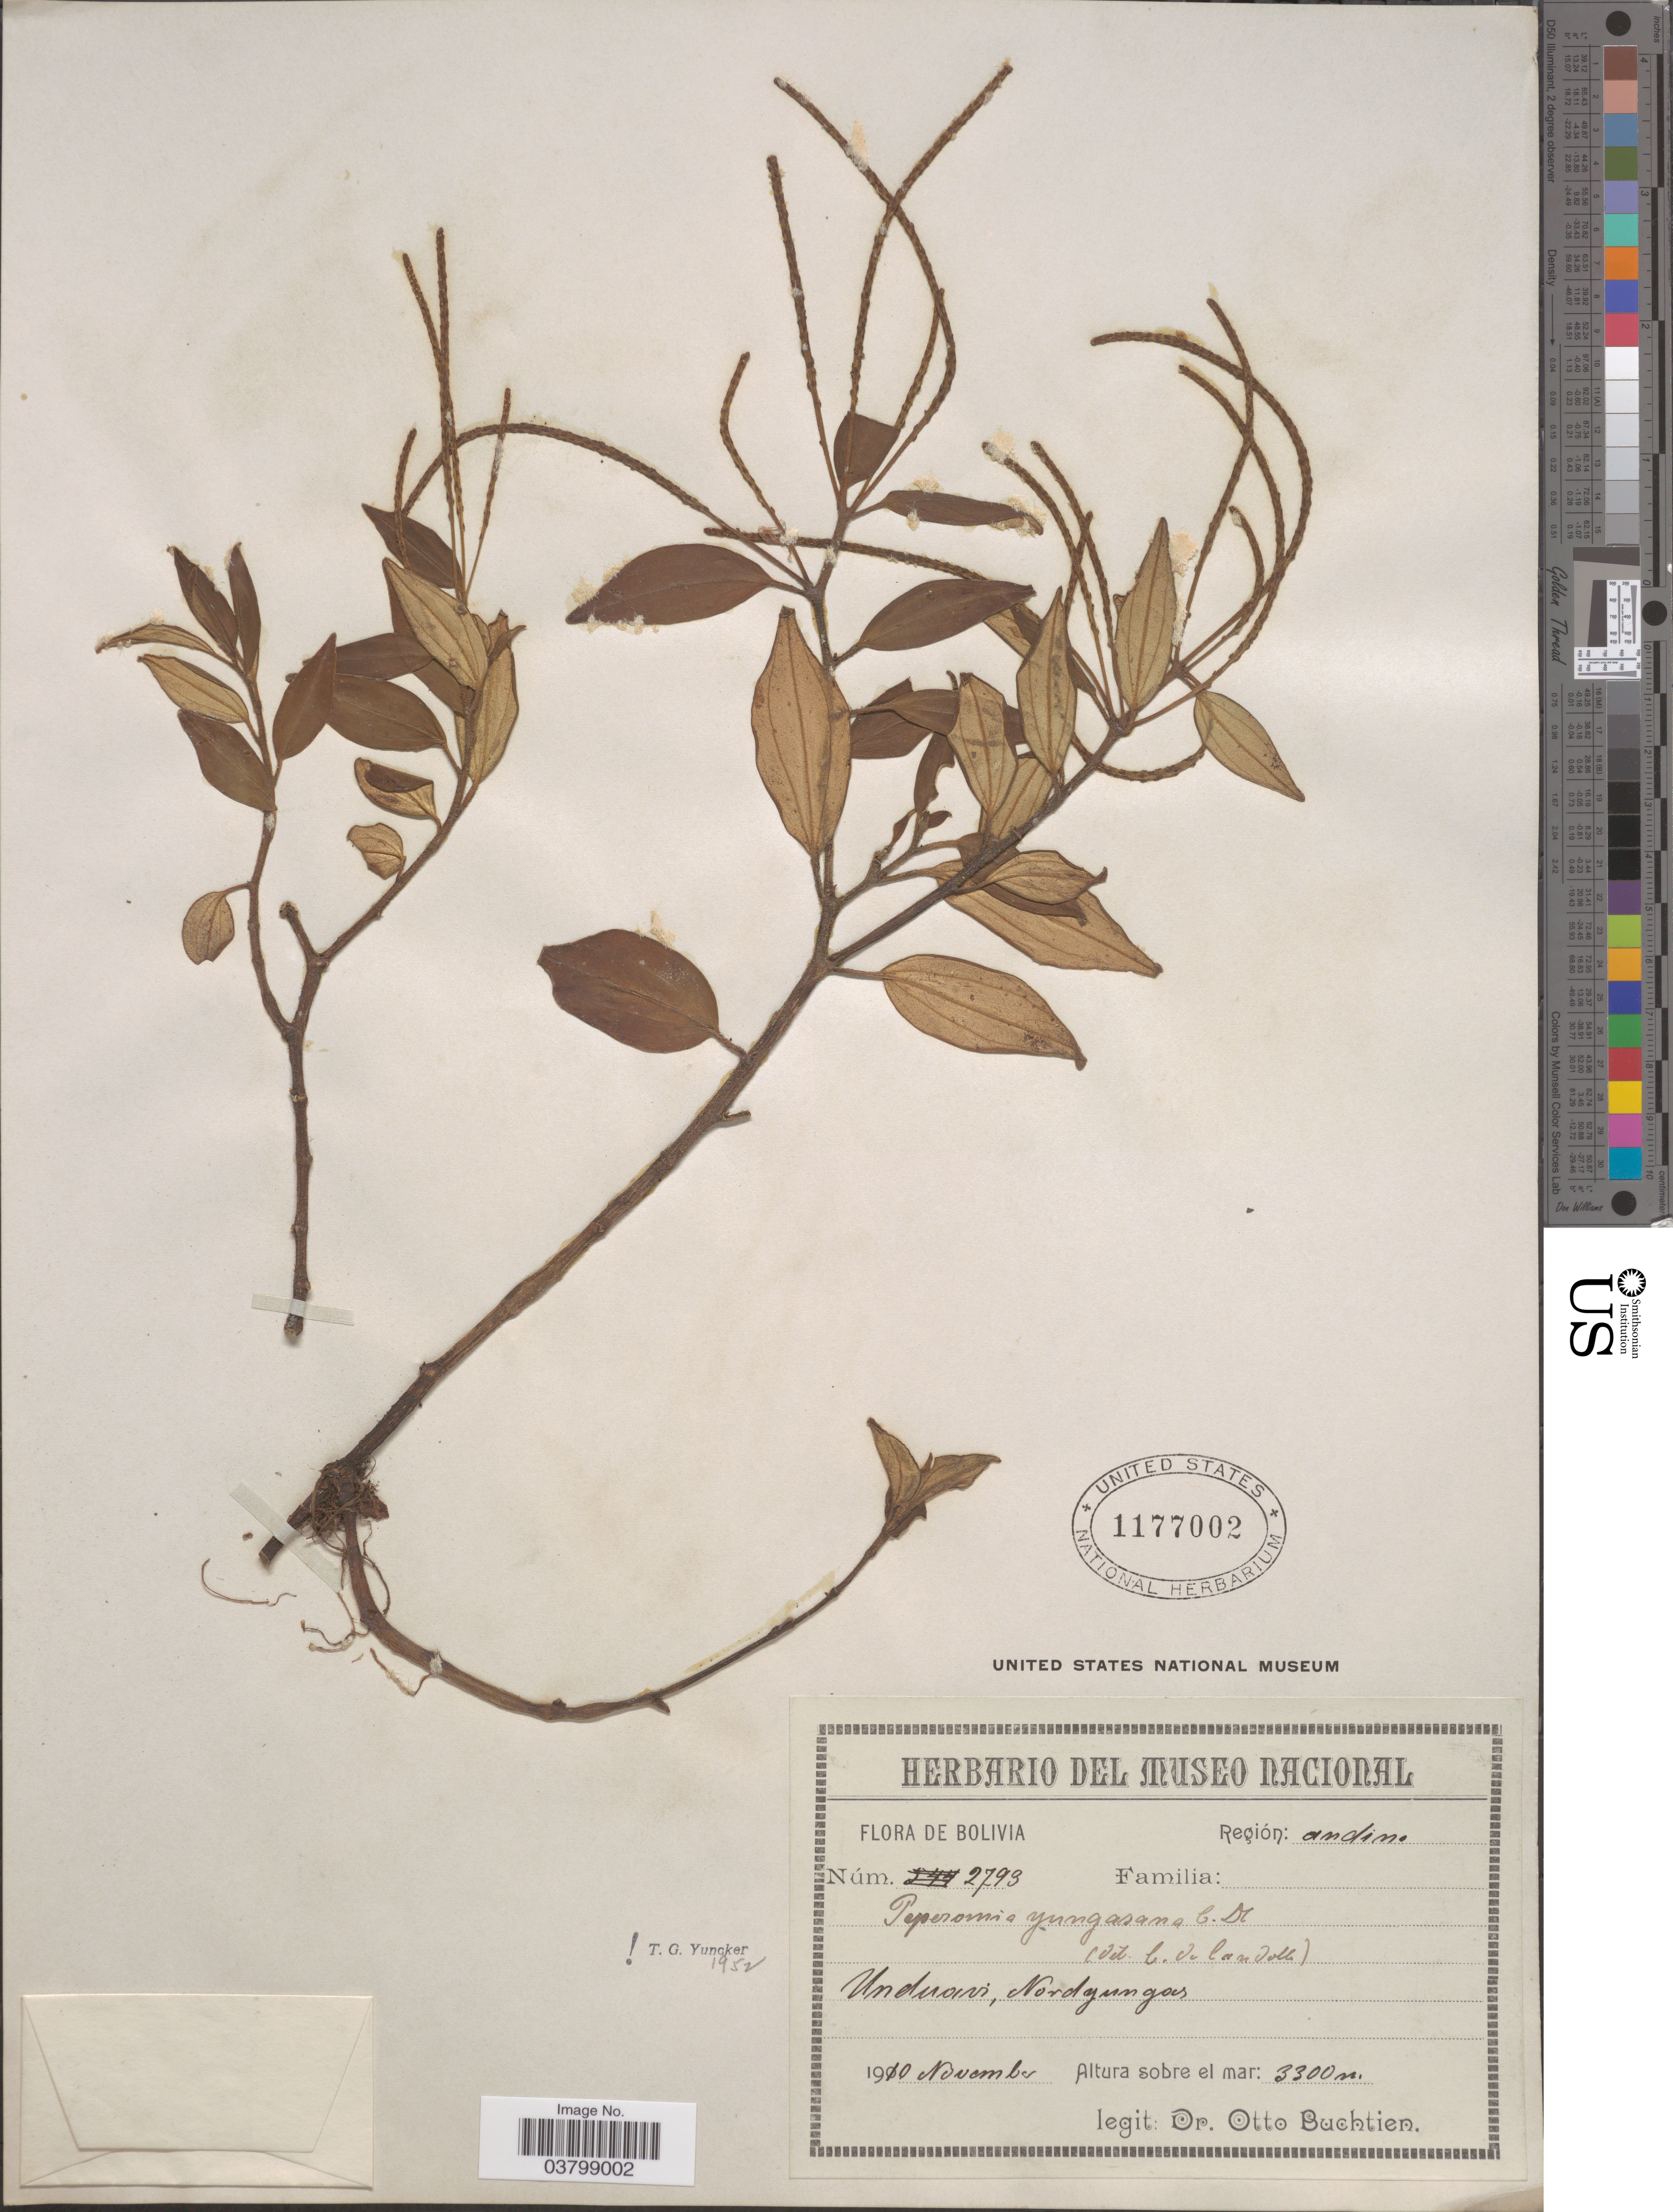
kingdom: Plantae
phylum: Tracheophyta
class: Magnoliopsida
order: Piperales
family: Piperaceae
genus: Peperomia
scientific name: Peperomia yungasana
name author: C. DC.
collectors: O. Buchtien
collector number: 2793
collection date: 1910-11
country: Bolivia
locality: Región: andino. Unduavi, Nordyungas.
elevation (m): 3300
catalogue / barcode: US 1177002